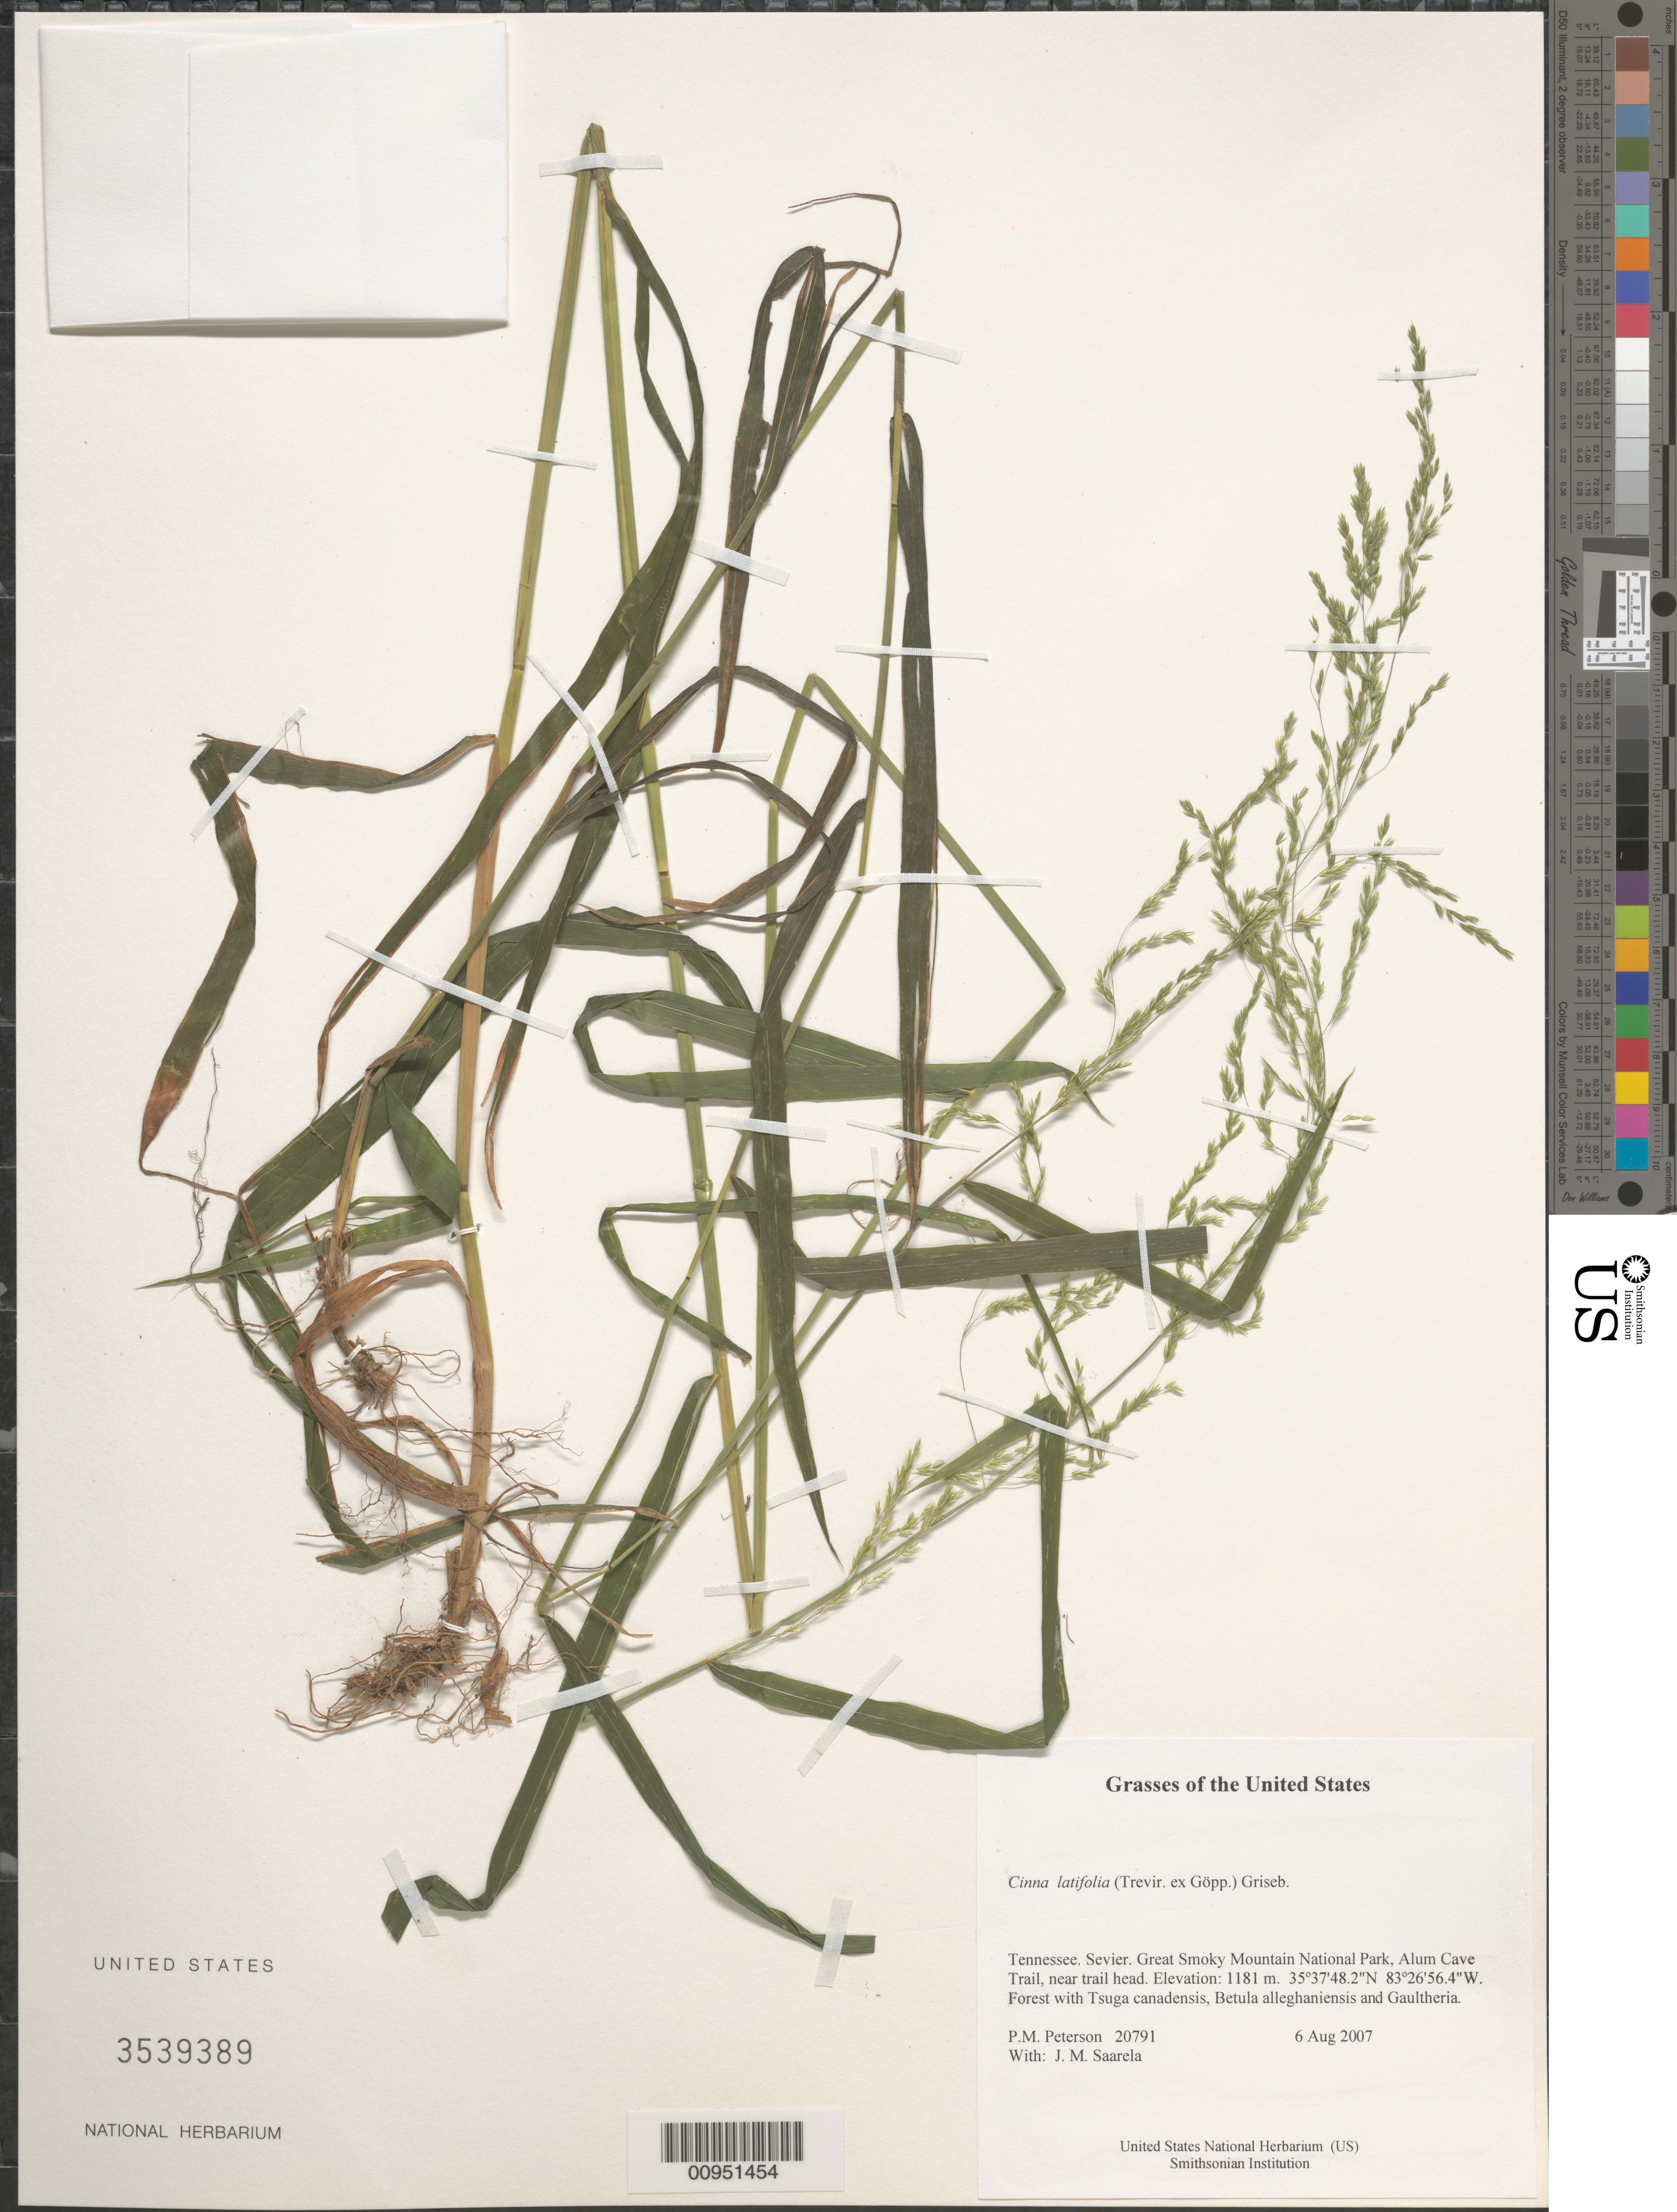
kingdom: Plantae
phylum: Tracheophyta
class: Liliopsida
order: Poales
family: Poaceae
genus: Cinna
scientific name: Cinna latifolia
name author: (Trevir. ex Goeppert) Griseb.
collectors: P. M. Peterson & J. Saarela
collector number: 20791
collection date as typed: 06 Aug 2007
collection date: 2007-08-06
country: United States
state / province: Tennessee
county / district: Sevier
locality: Great Smoky Mountain National Park, Alum Cave Trail, near trail head.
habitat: Forest with Tsuga canadensis, Betula alleghaniensis and Gaultheria.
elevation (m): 1181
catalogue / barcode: US 3539389